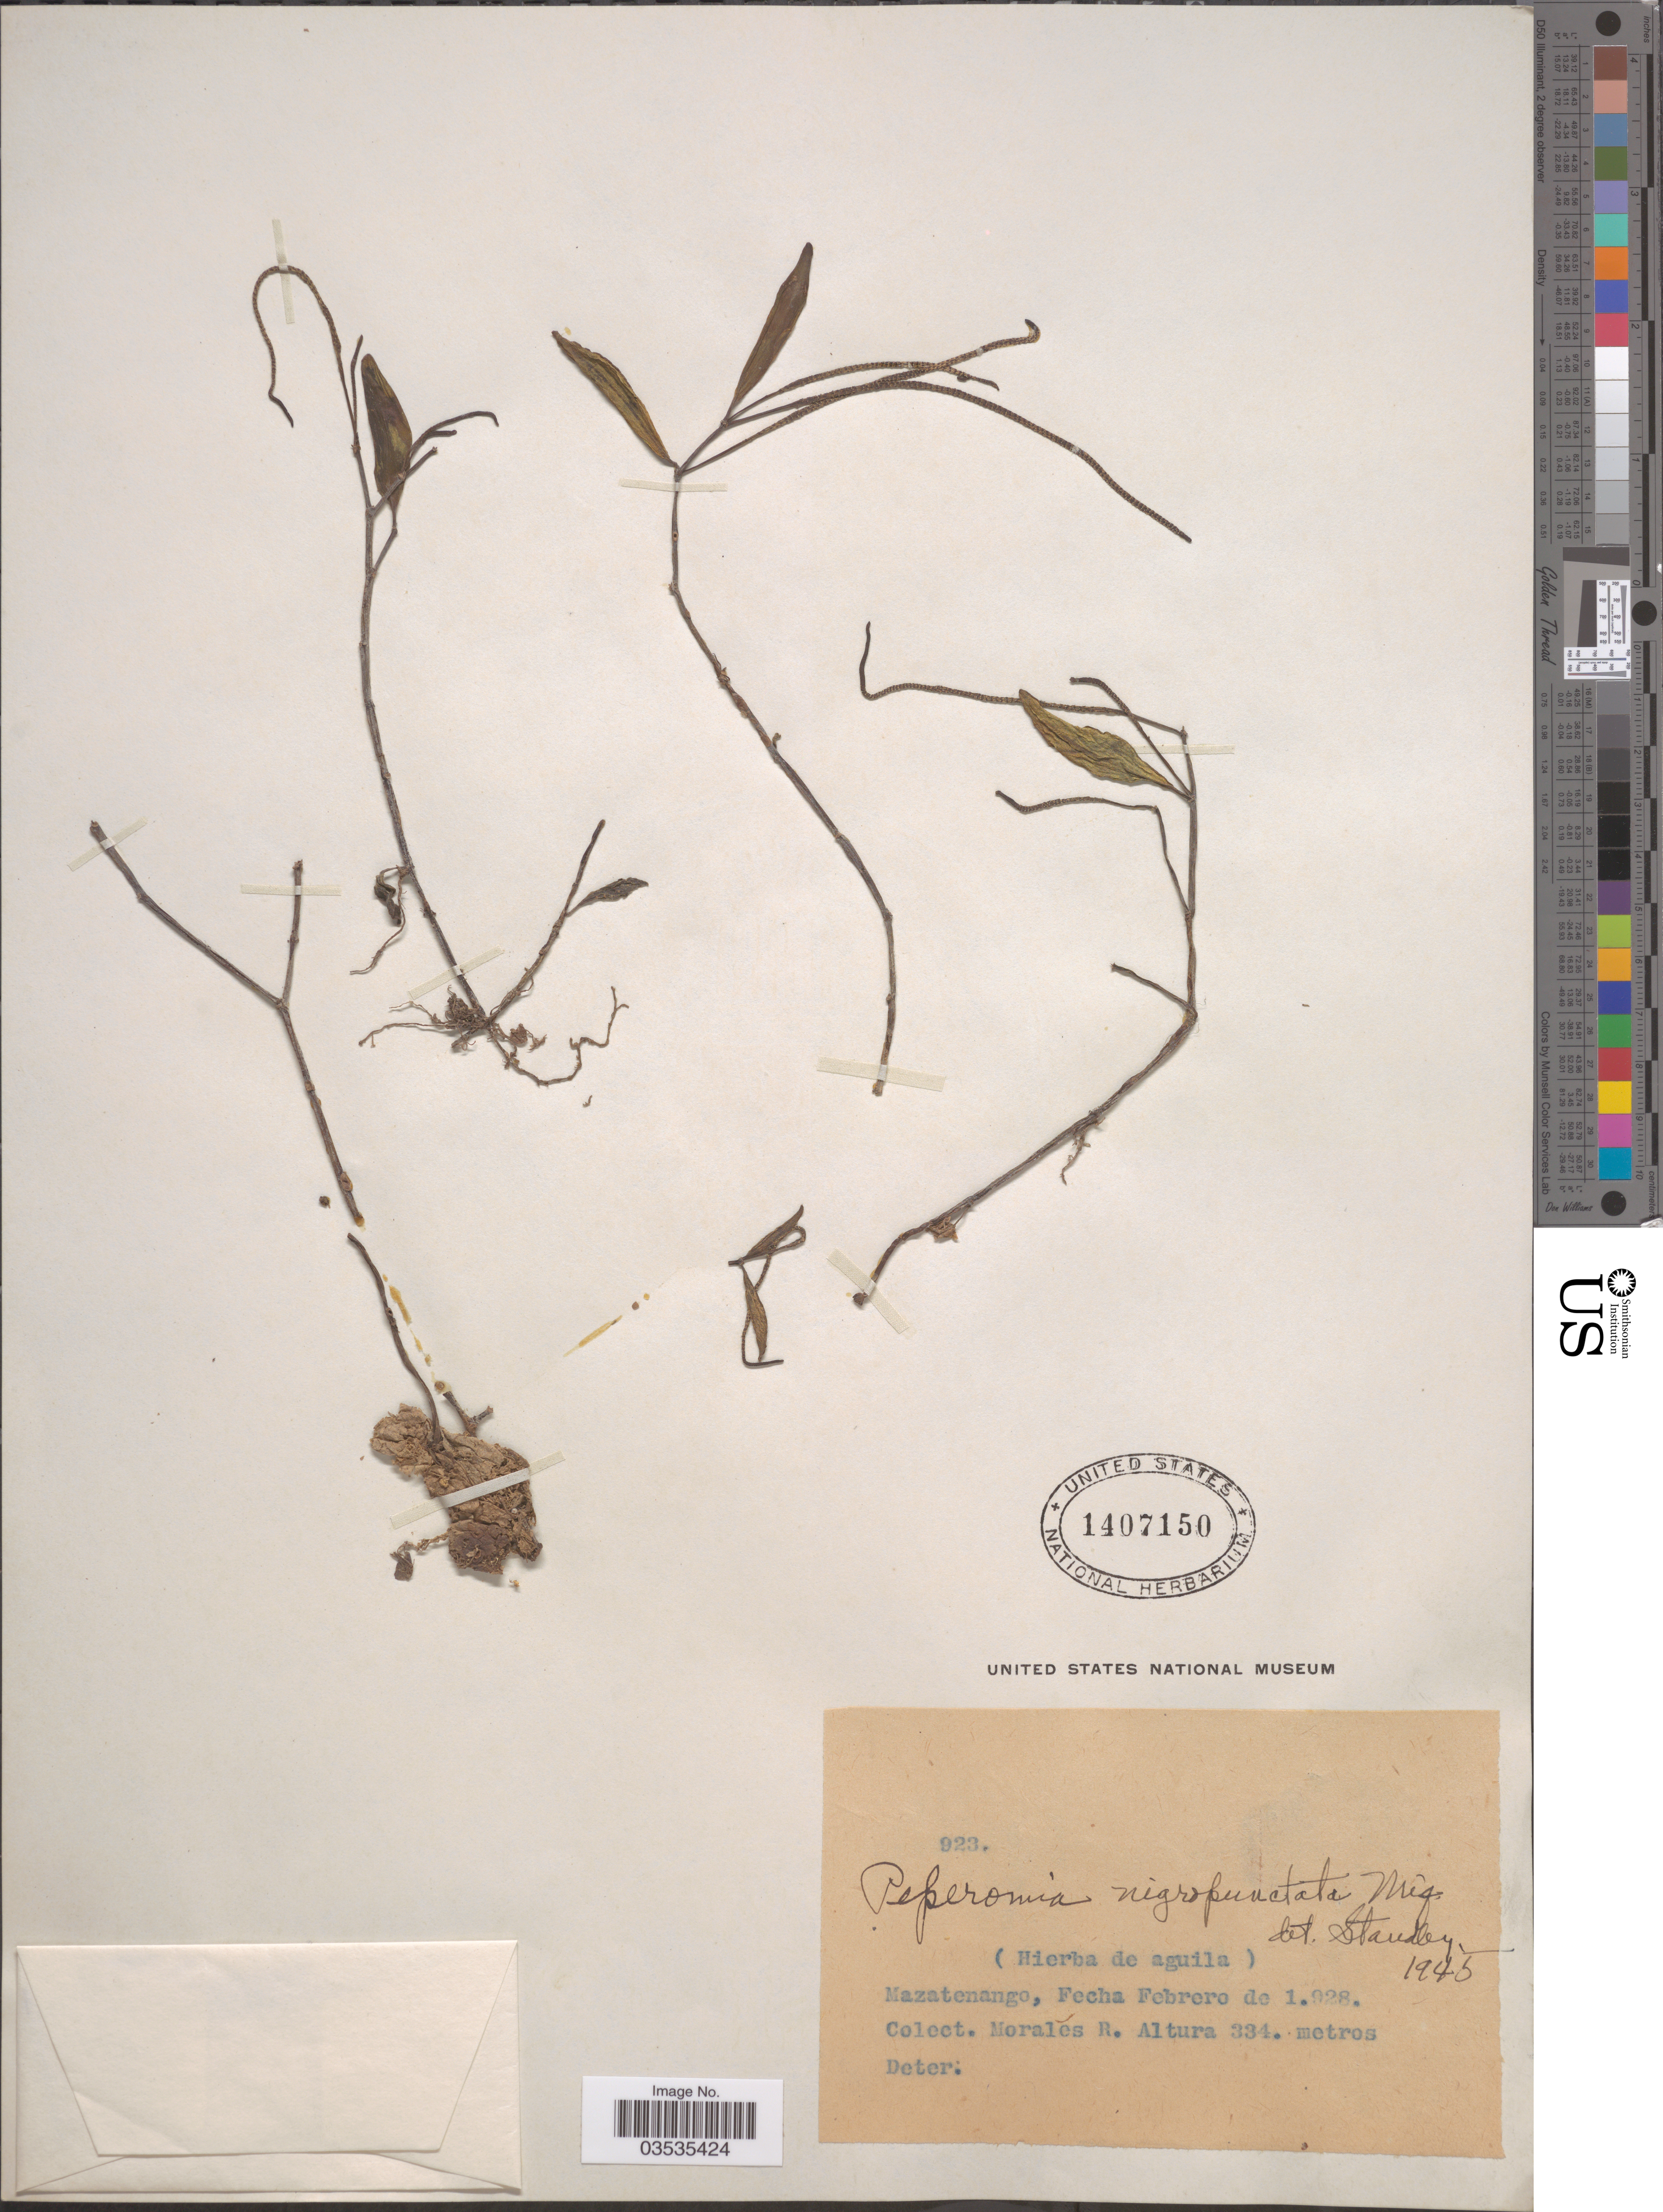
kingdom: Plantae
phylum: Tracheophyta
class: Magnoliopsida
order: Piperales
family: Piperaceae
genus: Peperomia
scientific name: Peperomia nigropunctata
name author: Miq.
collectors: R. Morales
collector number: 923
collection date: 1928-02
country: Guatemala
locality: Mazatenango.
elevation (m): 334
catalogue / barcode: US 1407150